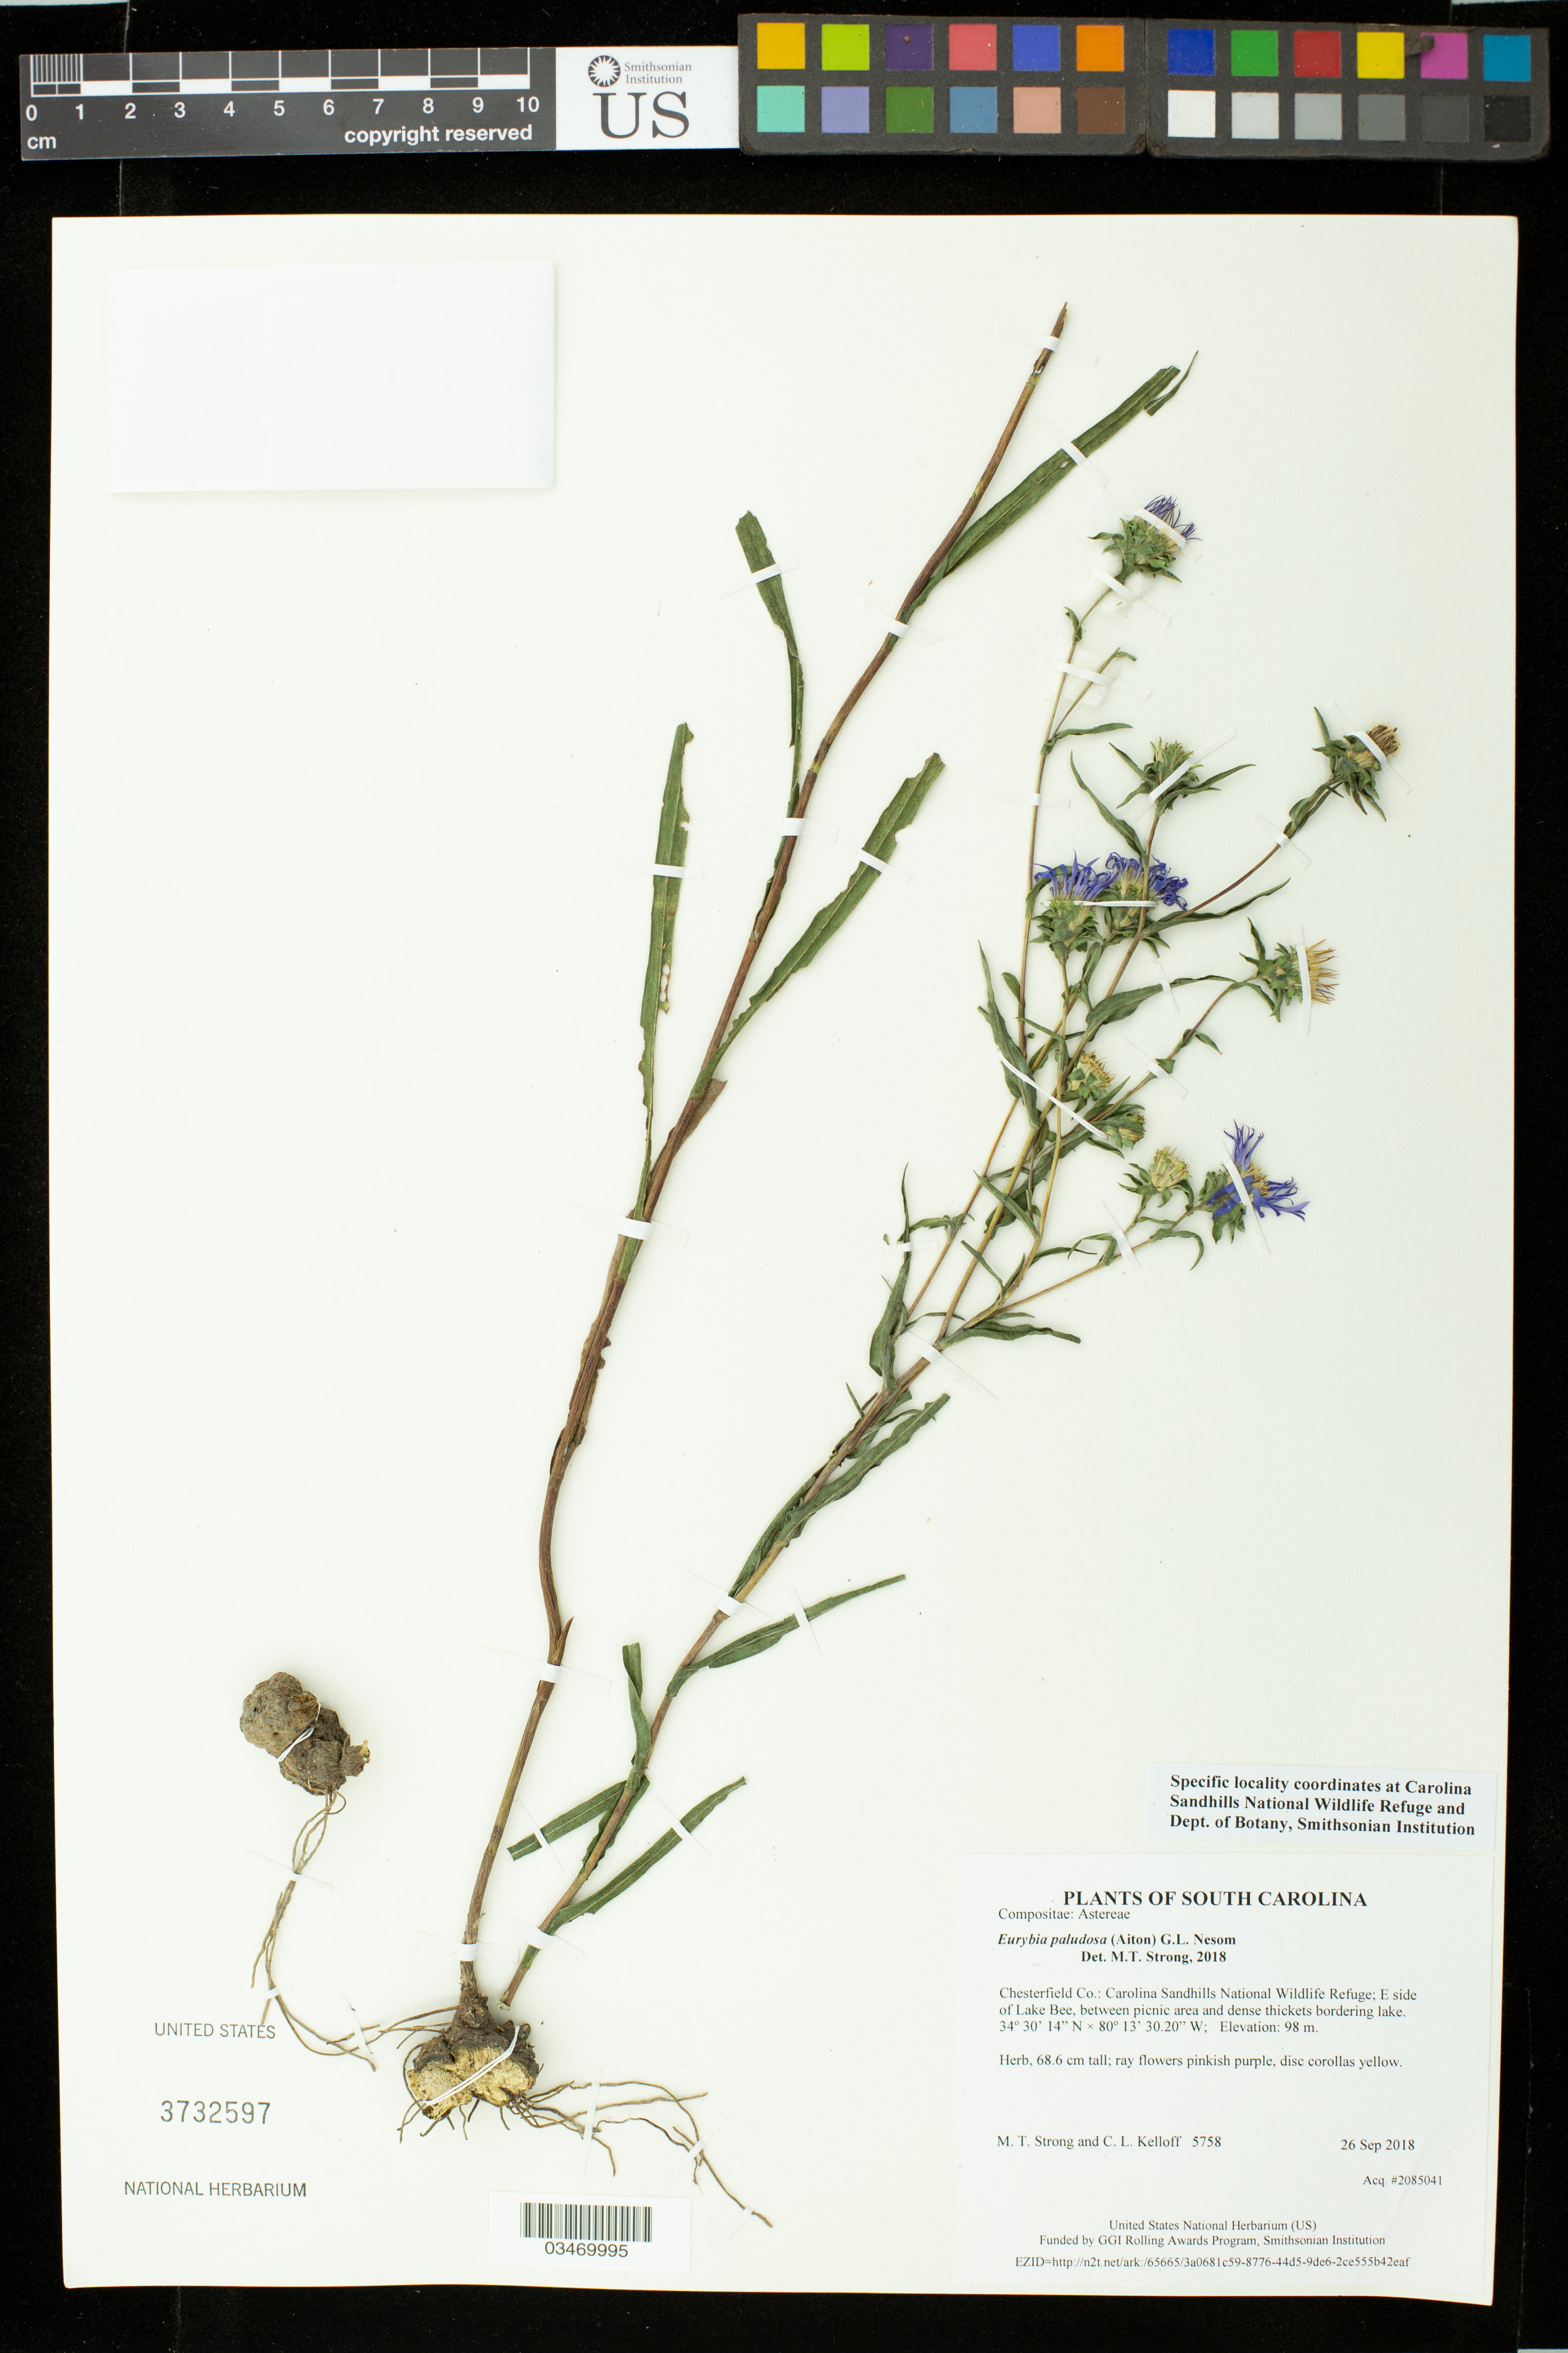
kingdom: Plantae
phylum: Tracheophyta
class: Magnoliopsida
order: Asterales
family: Asteraceae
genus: Eurybia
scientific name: Eurybia paludosa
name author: (Aiton) G.L. Nesom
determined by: Strong, M. T., (US), Smithsonian Institution - National Museum of Natural History (UNITED STATES)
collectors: M. T. Strong & C. L. Kelloff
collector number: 5758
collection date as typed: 26 Sep 2018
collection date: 2018-09-26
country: United States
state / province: South Carolina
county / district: Chesterfield Co.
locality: Carolina Sandhills National Wildlife Refuge; E side of Lake Bee, between picnic area and dense thickets bordering lake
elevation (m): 98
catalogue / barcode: US 3732597